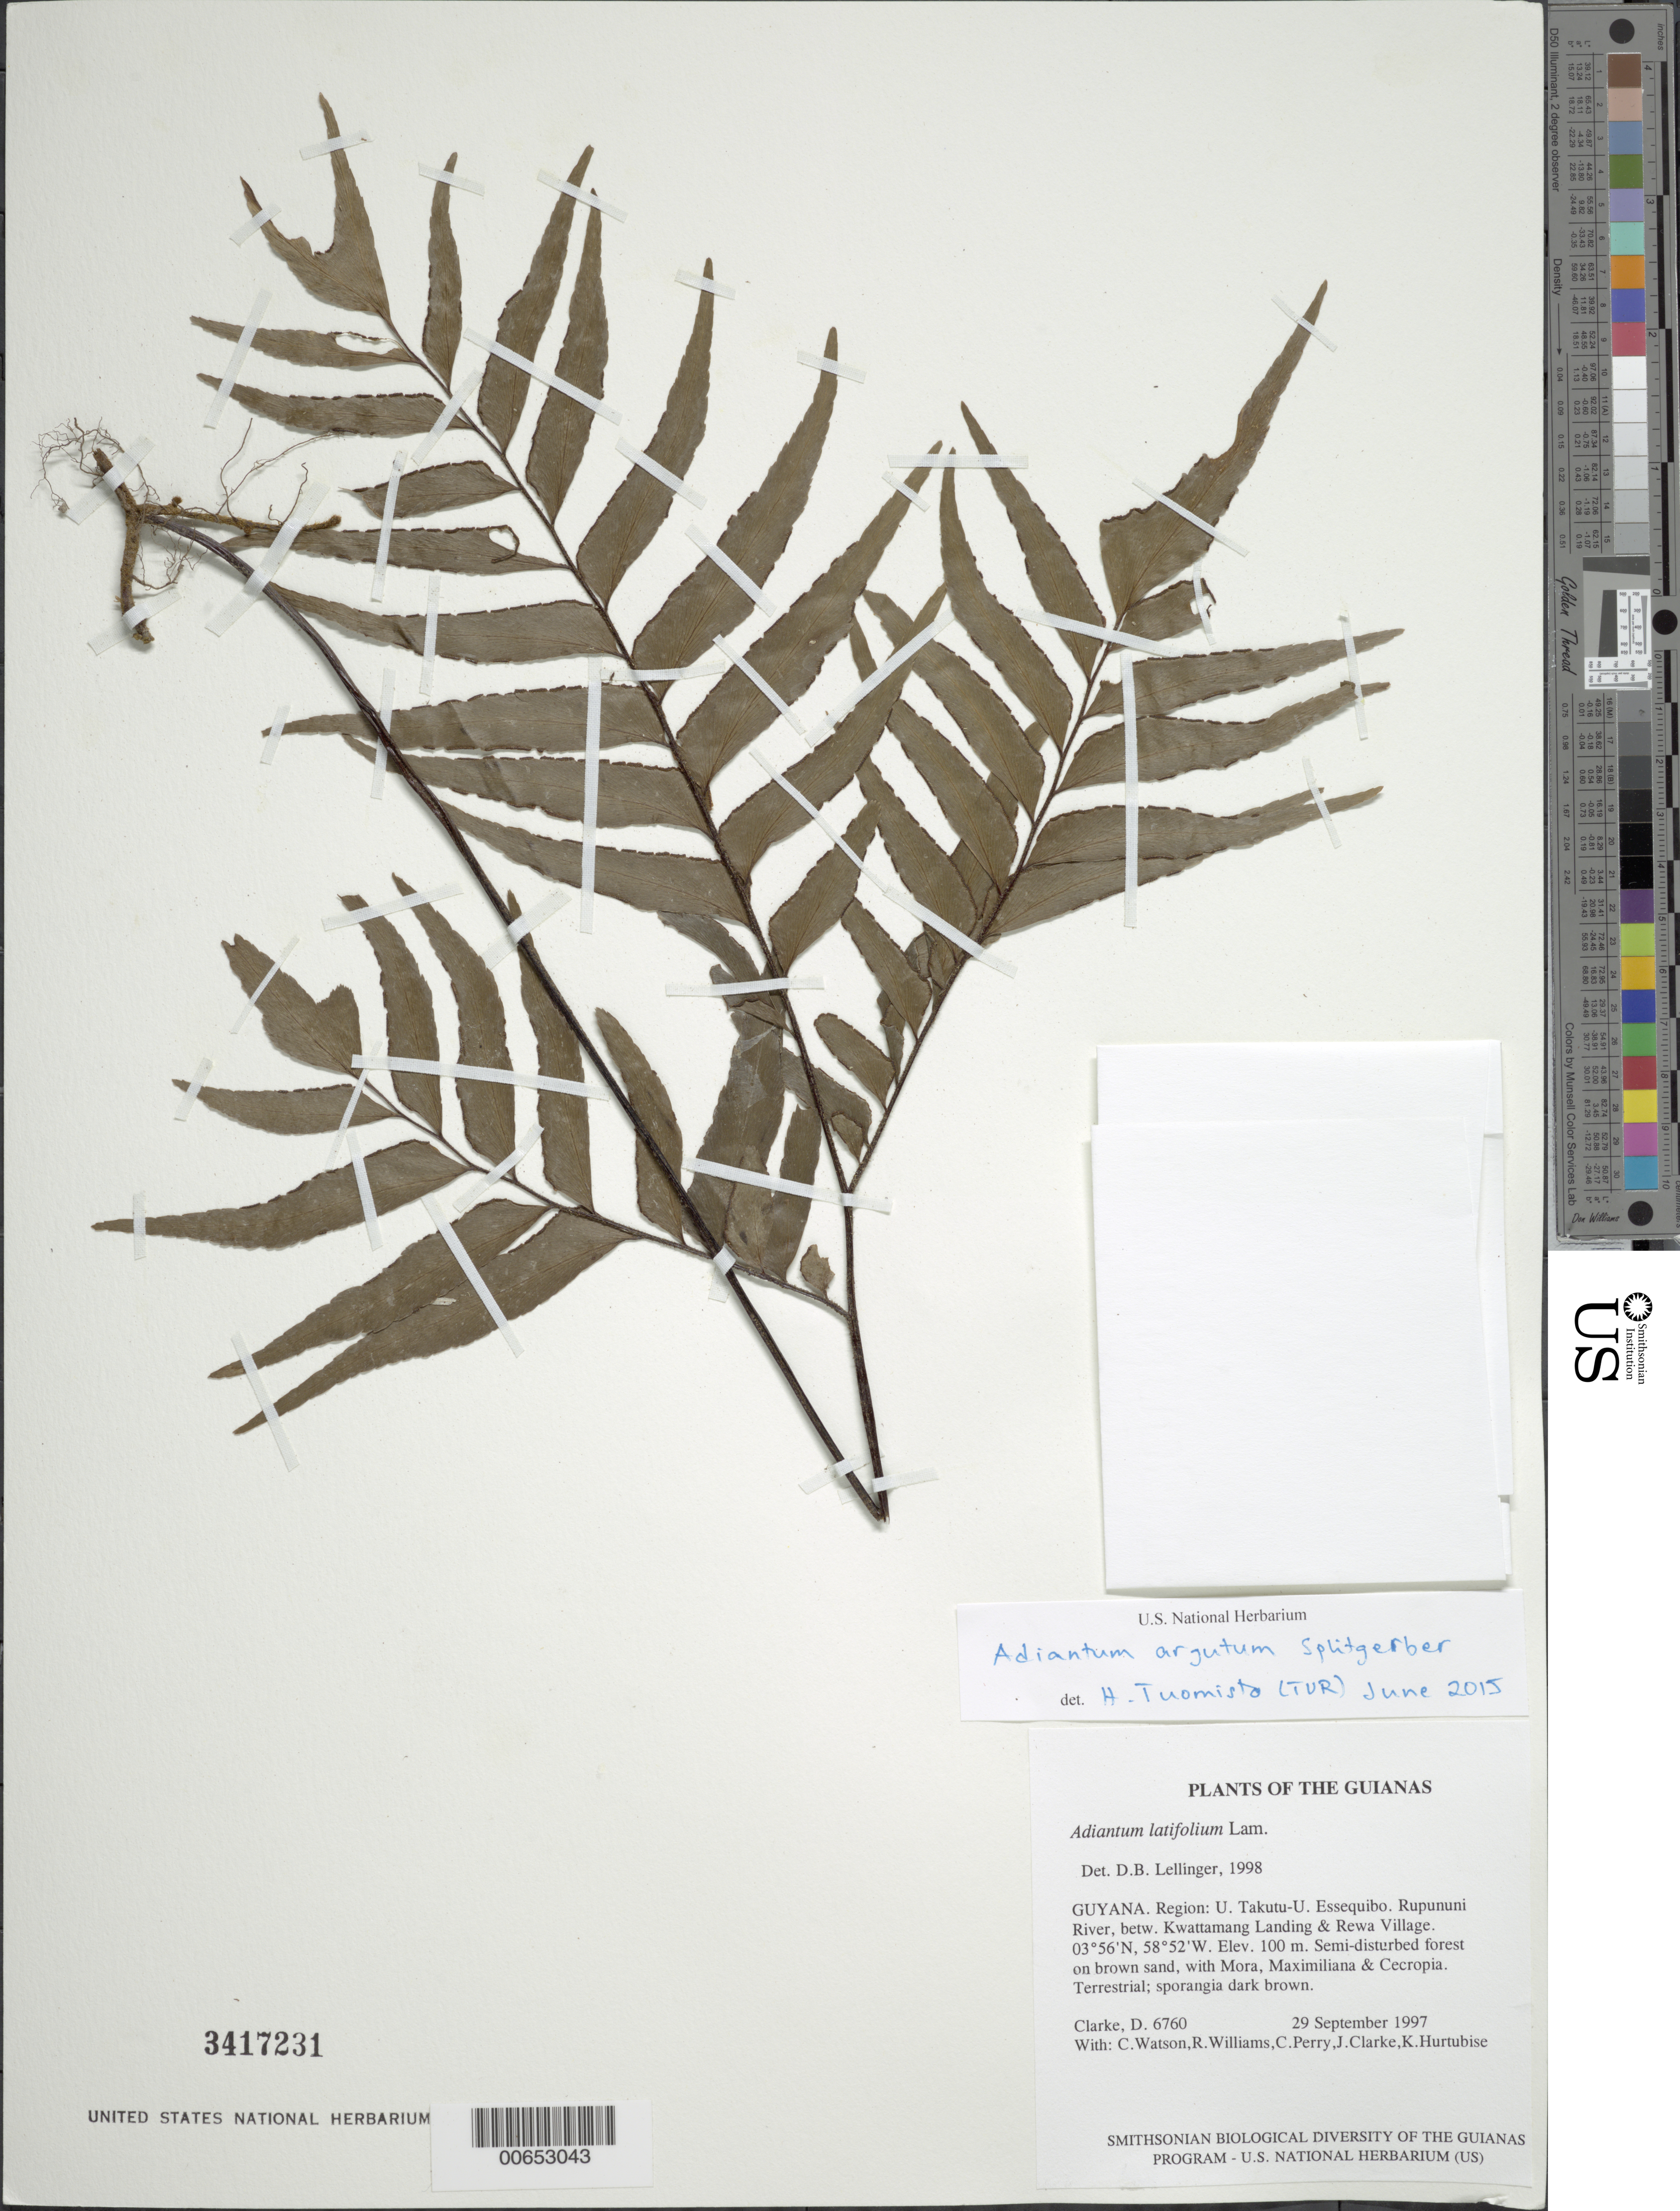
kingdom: Plantae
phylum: Tracheophyta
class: Polypodiopsida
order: Polypodiales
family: Pteridaceae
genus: Adiantum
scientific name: Adiantum argutum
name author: Splitg.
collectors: H. D. Clarke, C. Watson, R. Williams, C. Perry, J. Clarke & K. Hurtubise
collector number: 6760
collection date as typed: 29 September 1997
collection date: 1997-09-29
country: Guyana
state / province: U. Takutu-U. Essequibo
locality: Rupununi River, betw. Kwattamang Landing & Rewa Village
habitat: Semi-disturbed forest on brown sand, with Mora, Maximiliana & Cecropia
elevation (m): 100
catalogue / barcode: US 3417231